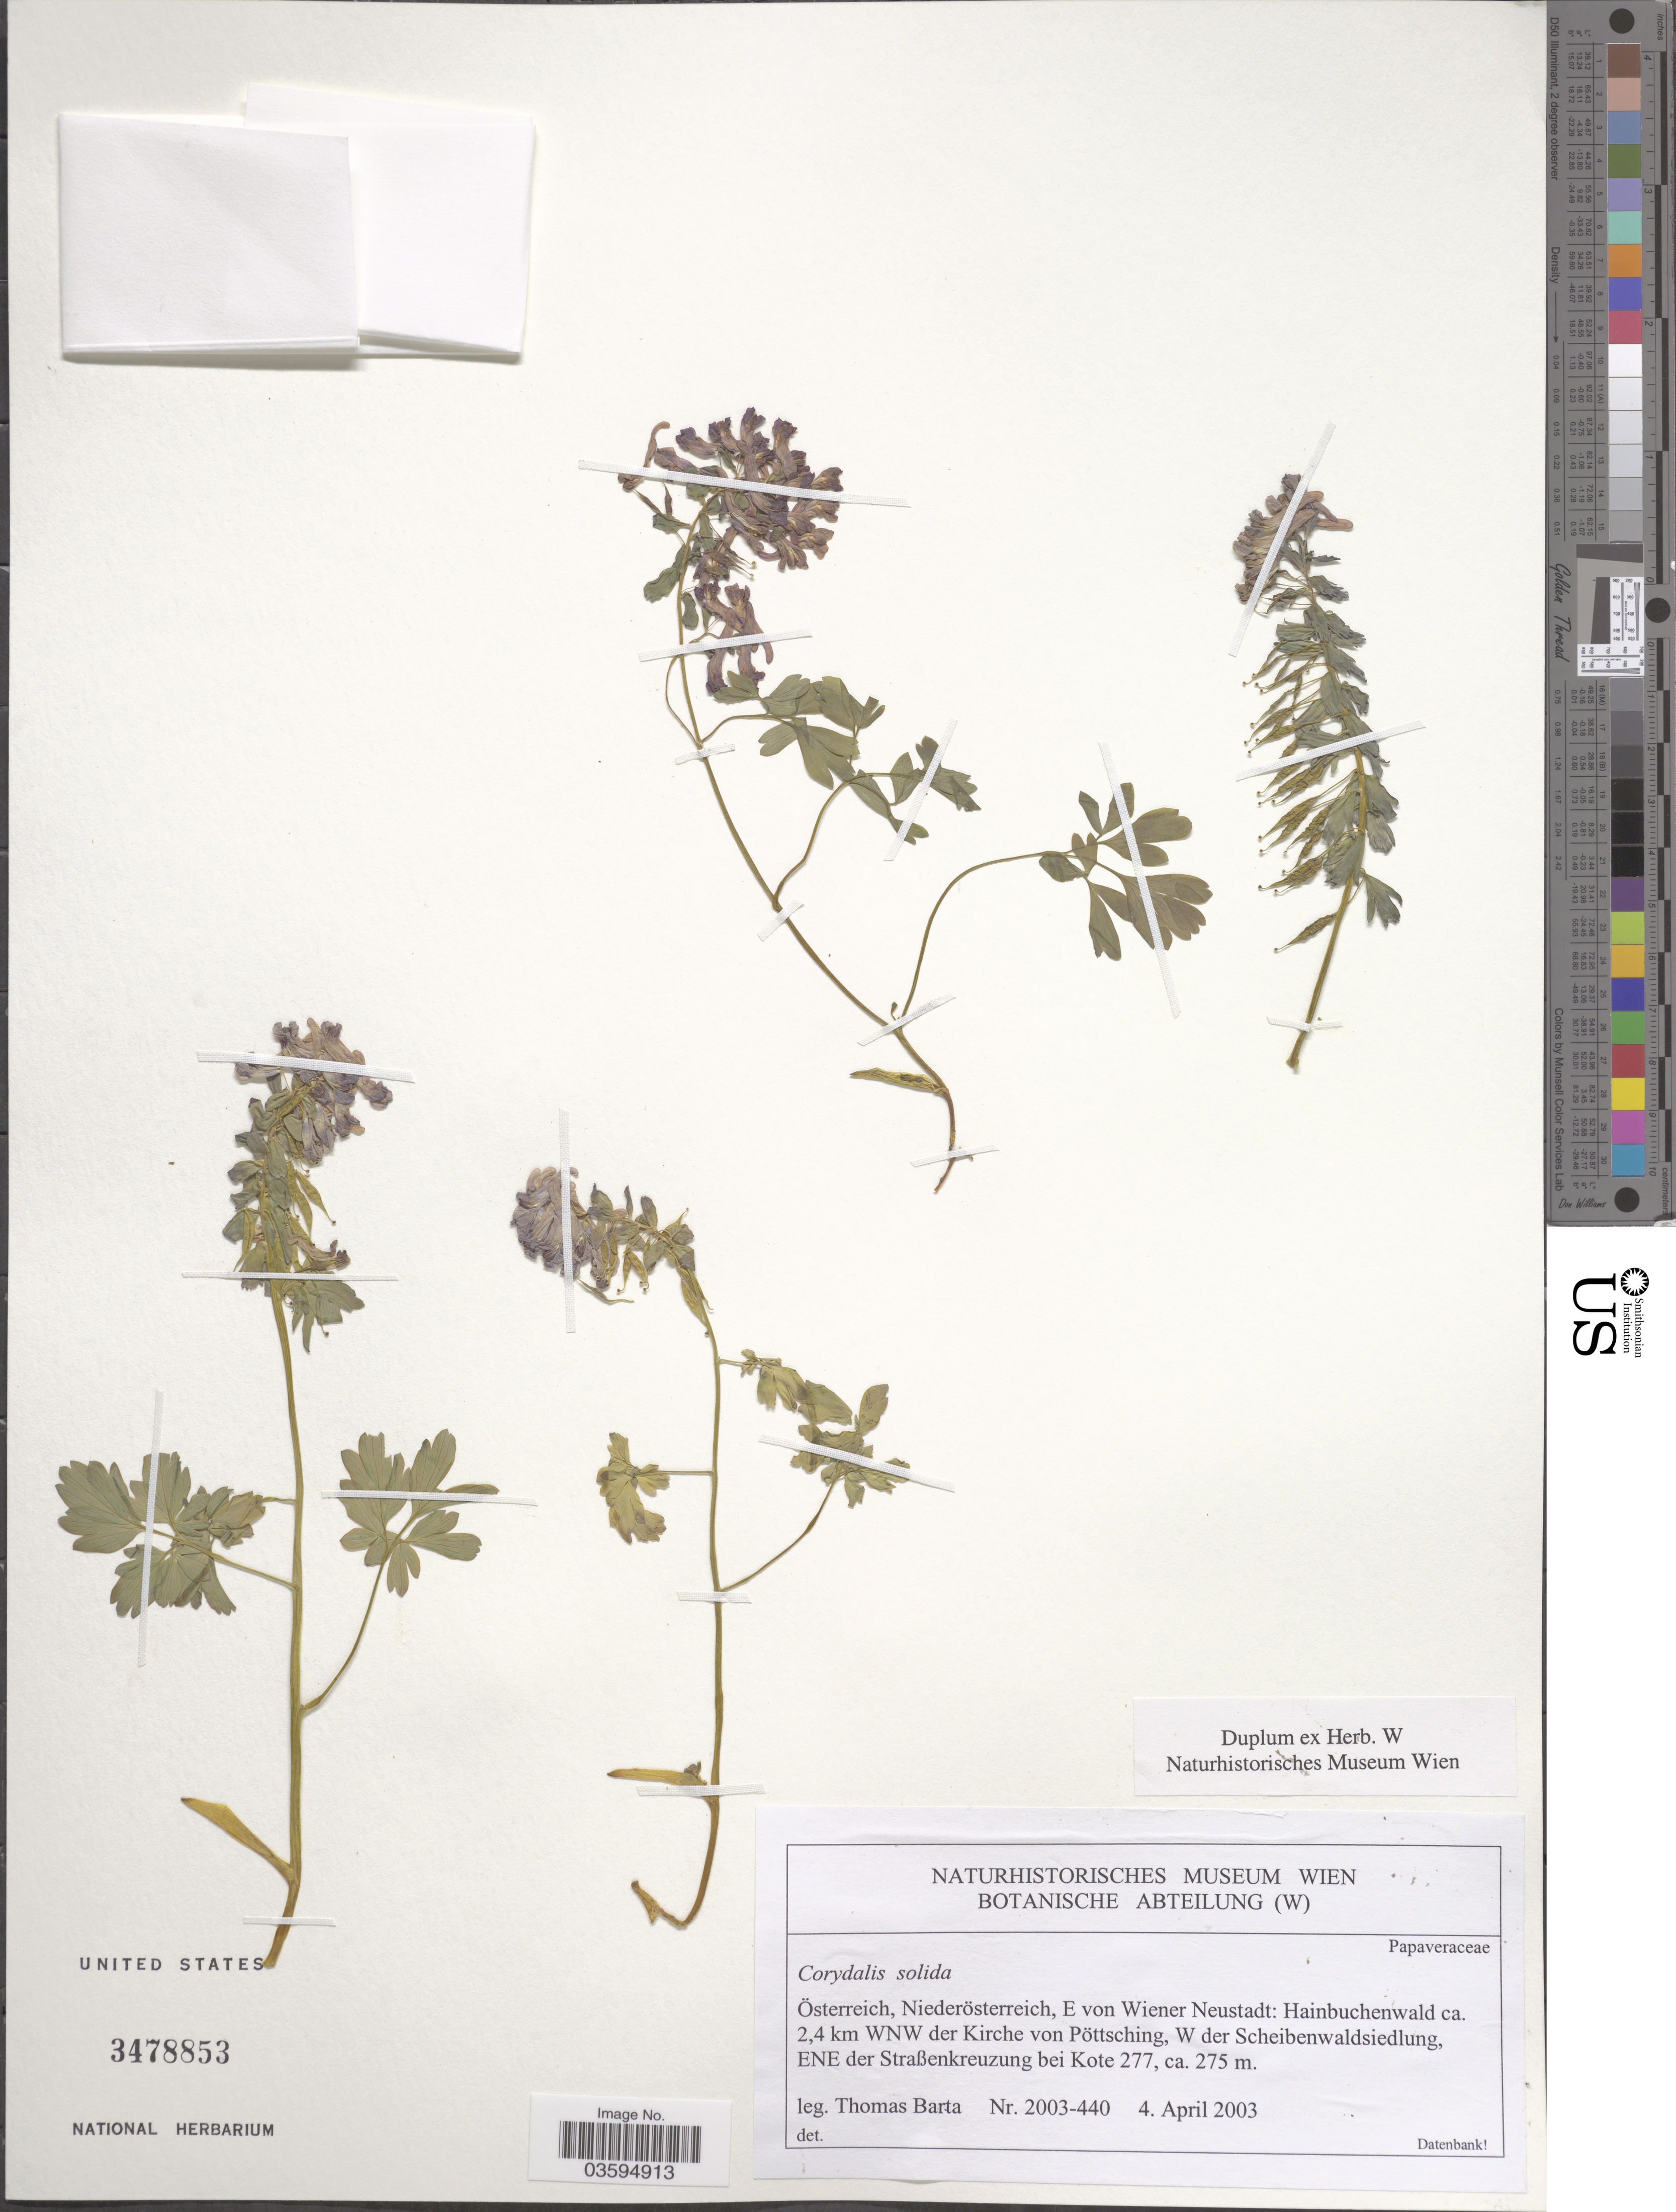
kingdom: Plantae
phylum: Tracheophyta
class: Magnoliopsida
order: Ranunculales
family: Papaveraceae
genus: Corydalis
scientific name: Corydalis solida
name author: (L.) Clairv.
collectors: T. Barta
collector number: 2003-440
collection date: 2003-04-04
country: Austria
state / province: Niederosterreich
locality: Österreich, E von Wiener Neustadt: Hainbuchenwald ca. 2,4 km WNW der Kirche von Pöttsching, W der Scheibenwaldsiedlung, ENE der Straßenkreuzung bei Kote 277.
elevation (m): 275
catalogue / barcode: US 3478853